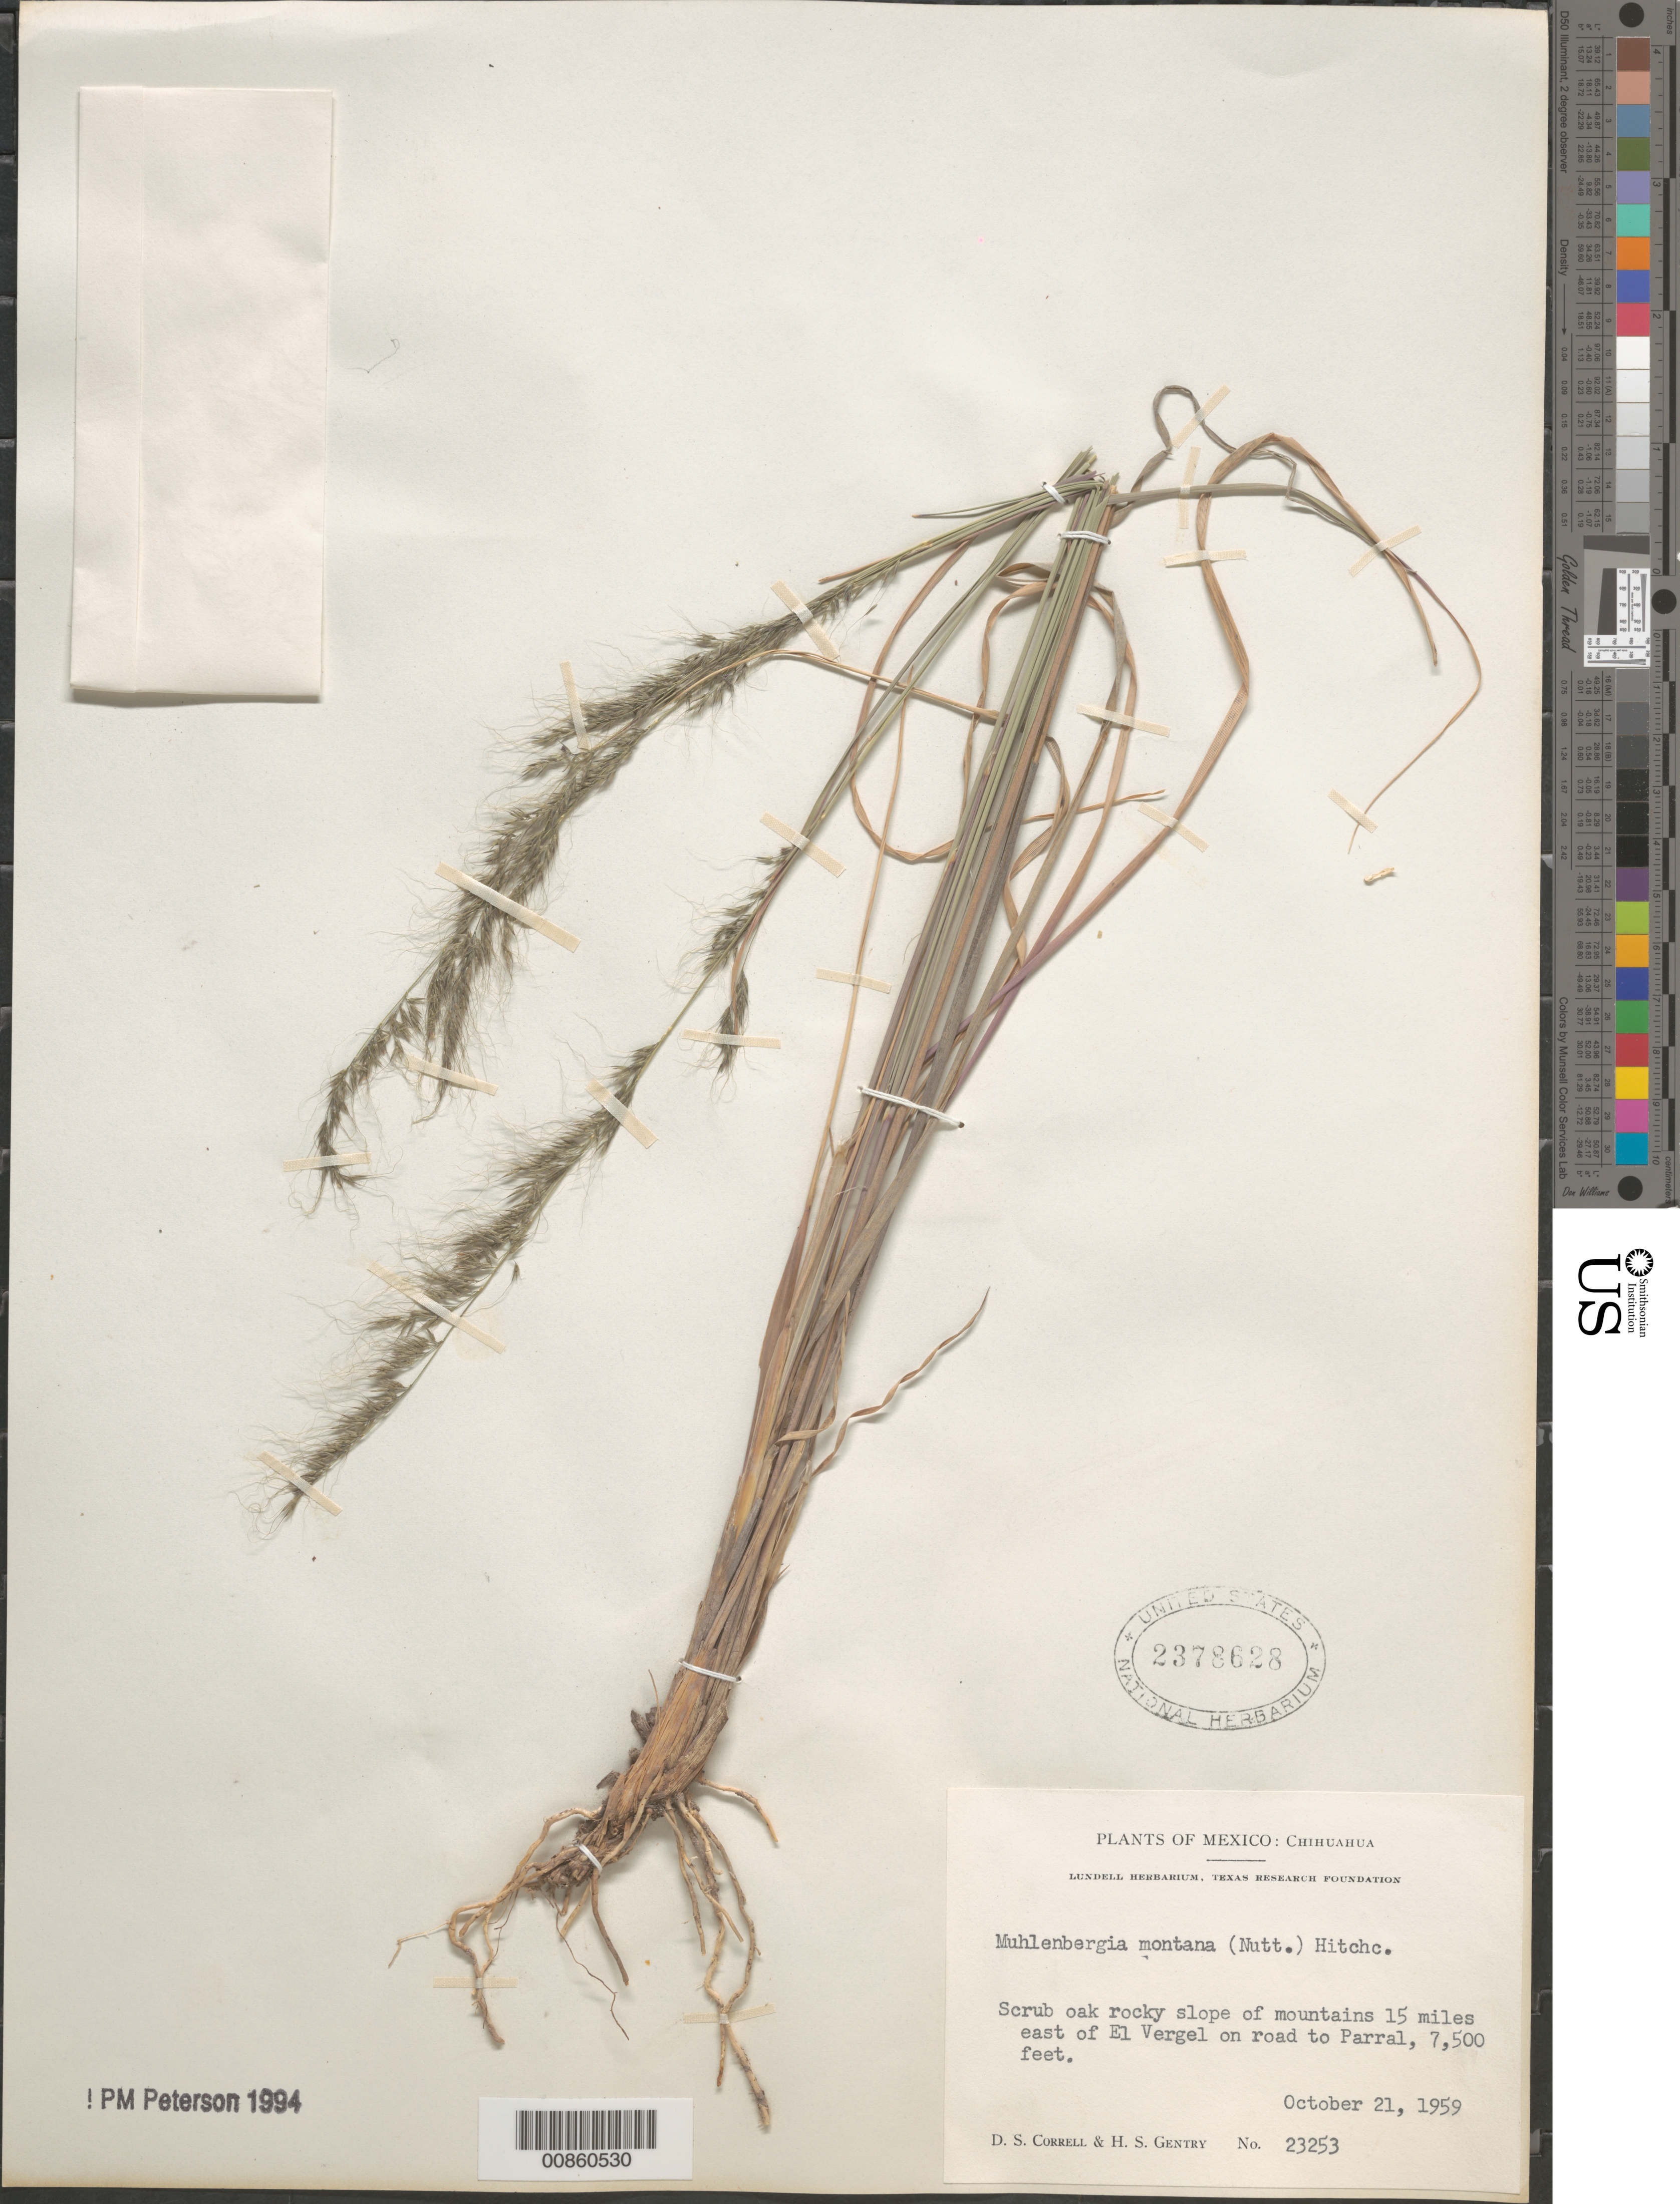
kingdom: Plantae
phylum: Tracheophyta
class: Liliopsida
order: Poales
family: Poaceae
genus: Muhlenbergia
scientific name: Muhlenbergia montana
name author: (Nutt.) Hitchc.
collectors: D. S. Correll & H. S. Gentry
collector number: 23253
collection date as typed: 21 Oct 1959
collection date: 1959-10-21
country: Mexico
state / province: Chihuahua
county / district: Balleza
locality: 15 mi E of El Vergel, mpio. Balleza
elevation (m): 2280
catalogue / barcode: US 2378628